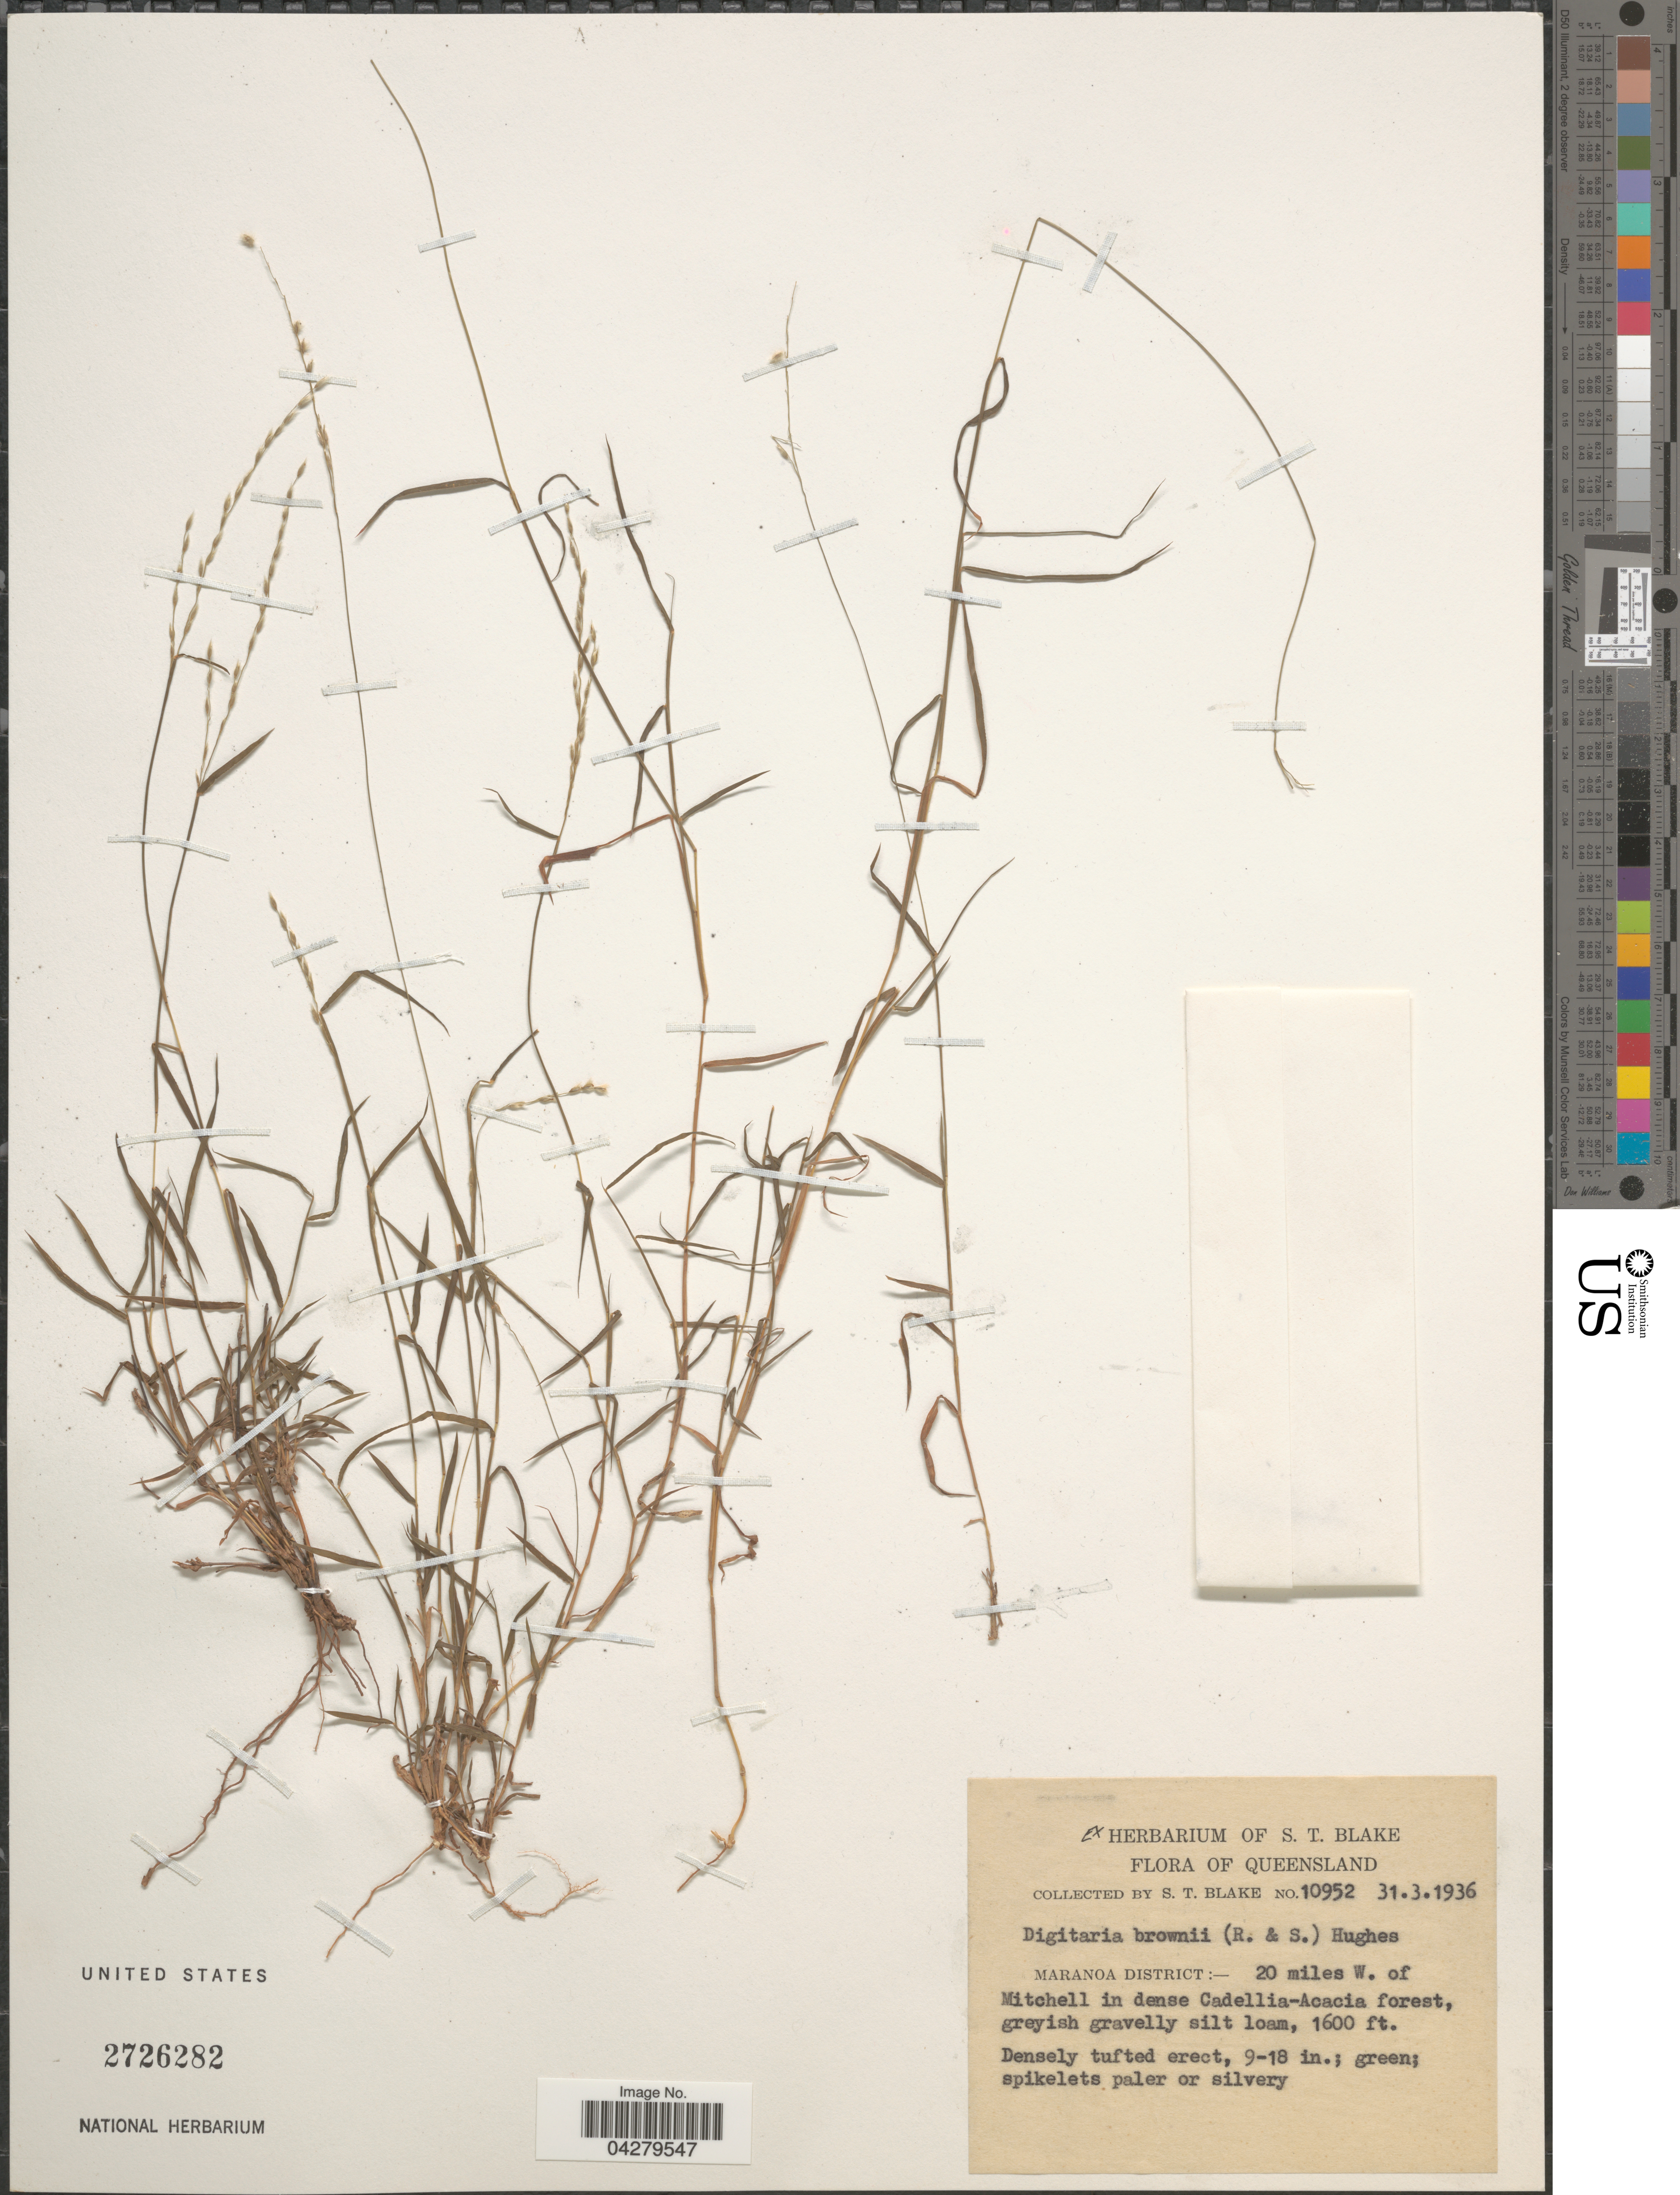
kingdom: Plantae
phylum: Tracheophyta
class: Liliopsida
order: Poales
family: Poaceae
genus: Digitaria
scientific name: Digitaria brownii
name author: (Roem. & Schult.) Hughes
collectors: S. T. Blake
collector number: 10952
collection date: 1936-03-31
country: Australia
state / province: Queensland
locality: Maranoa District: - 20 miles W. of Mitchell in dense Cadellia-Acacia forest.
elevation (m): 488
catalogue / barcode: US 2726282